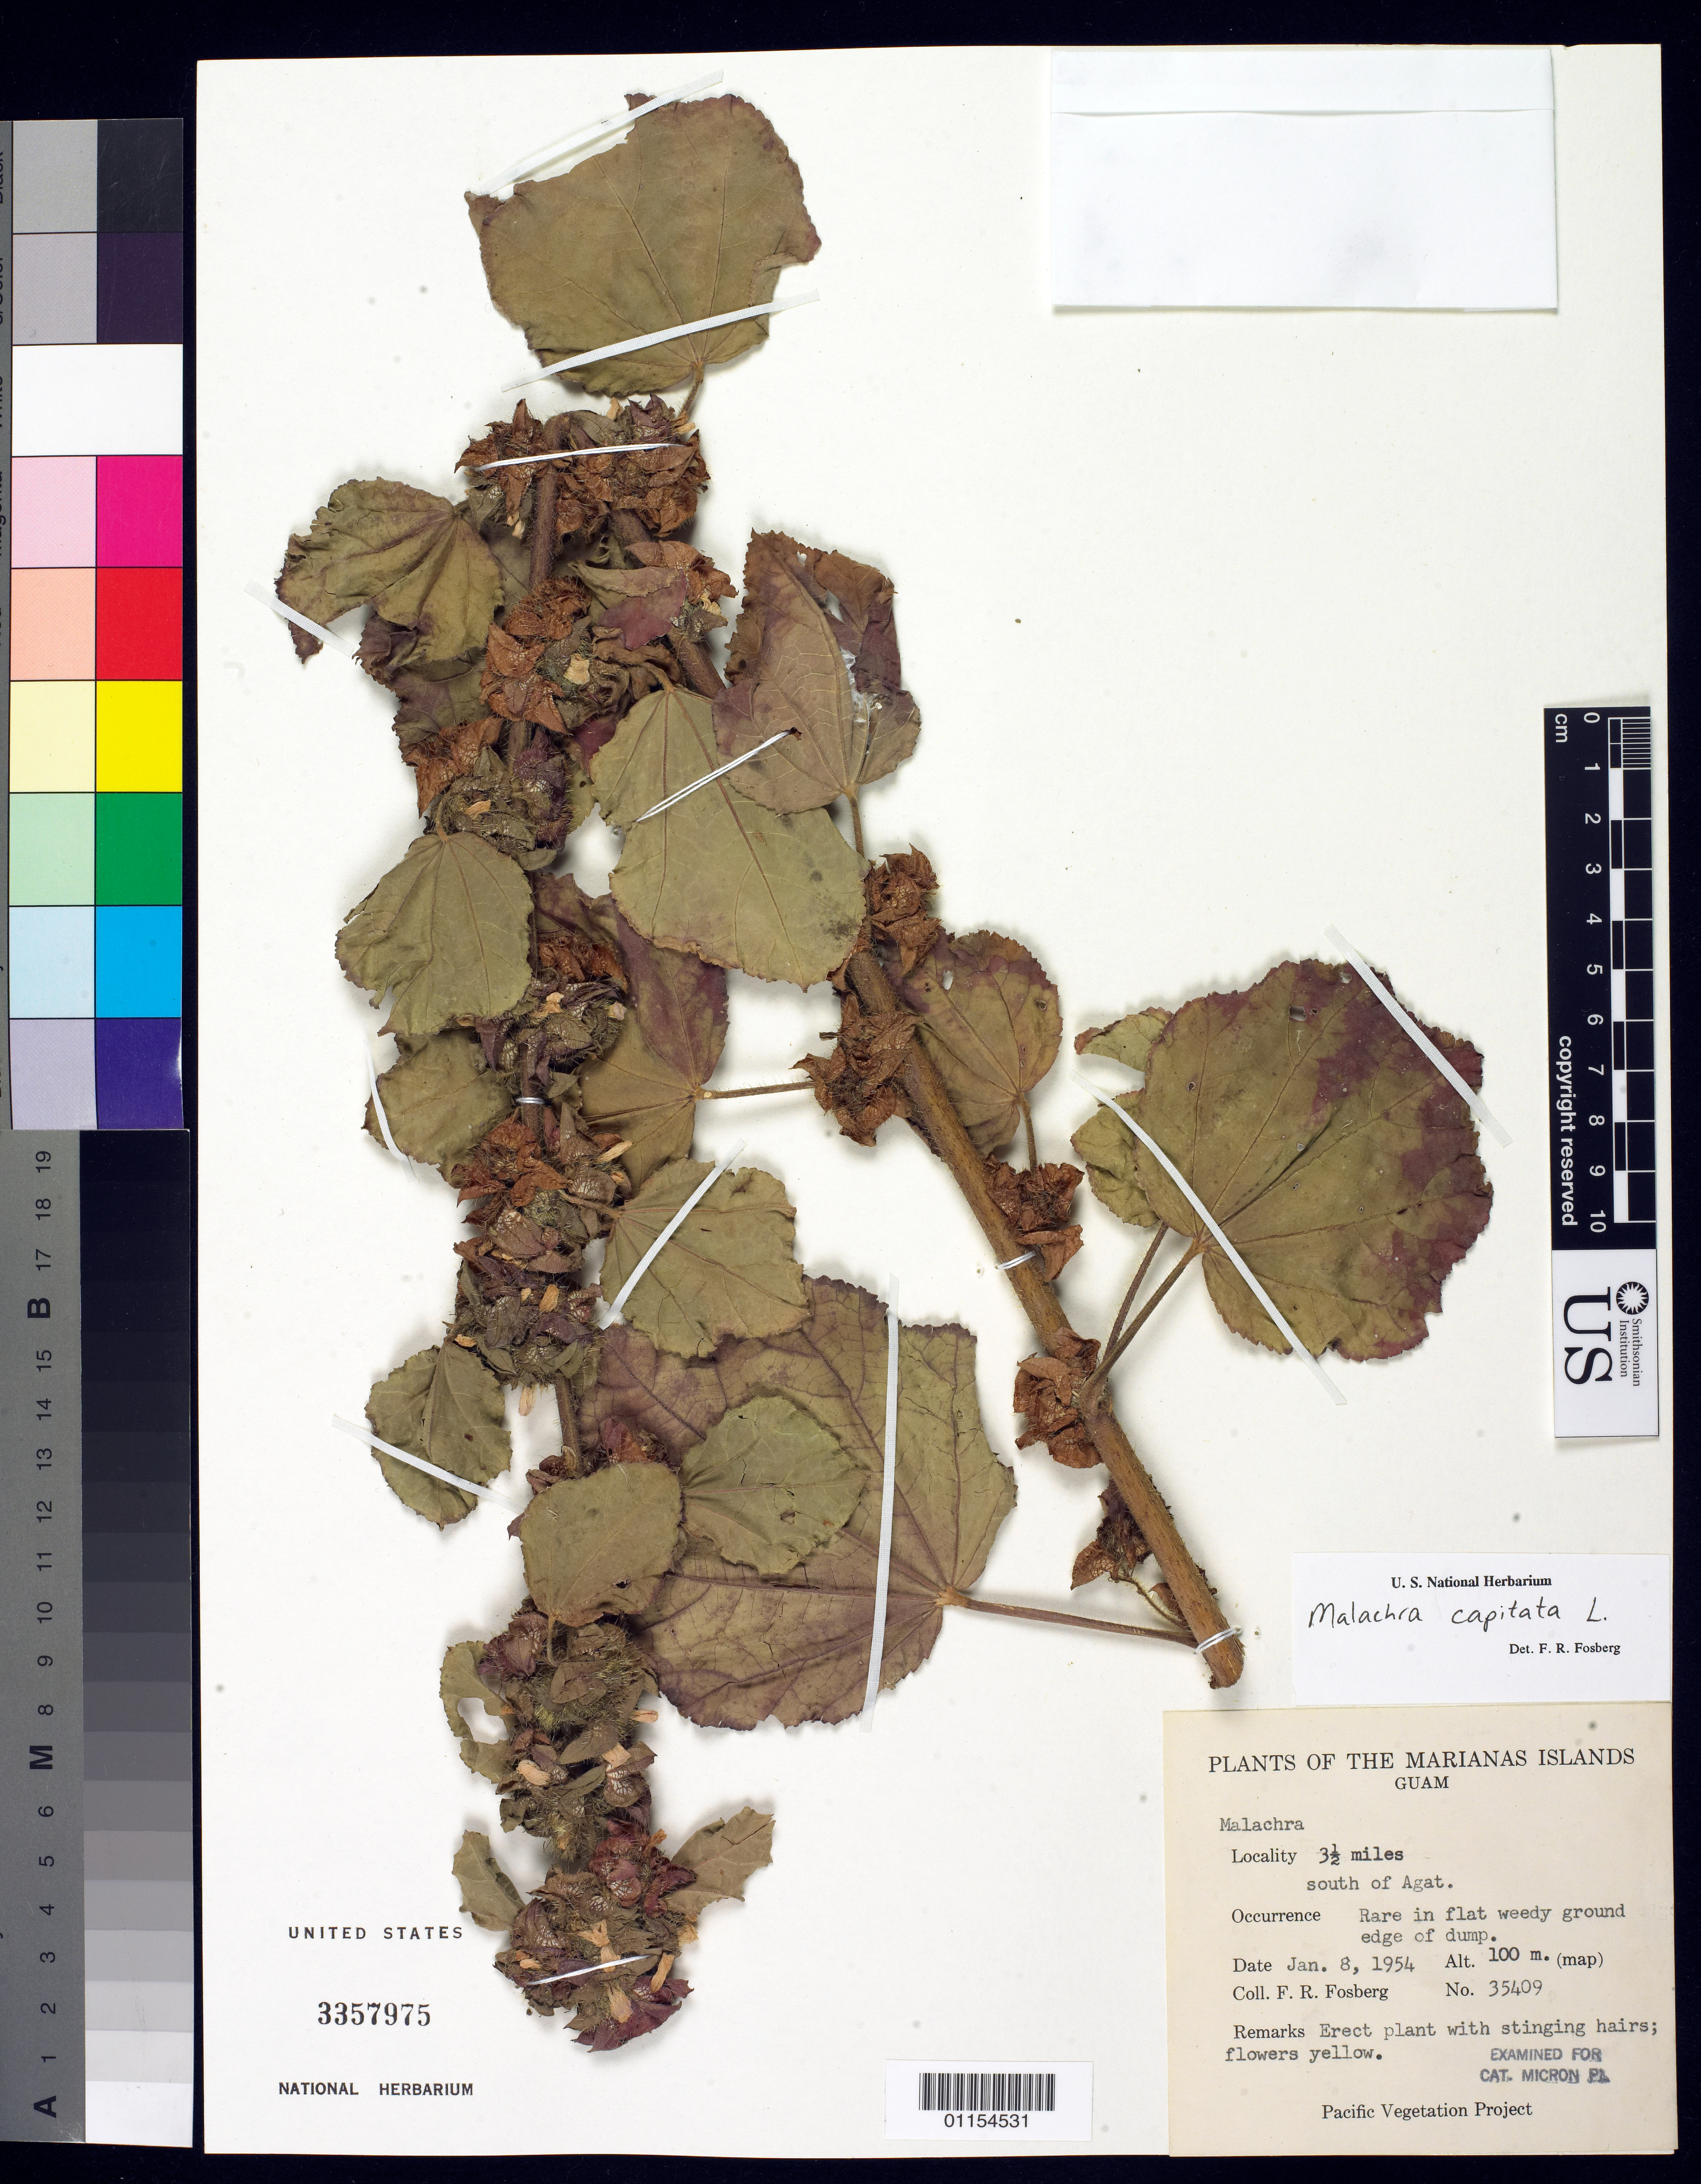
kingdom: Plantae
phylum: Tracheophyta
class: Magnoliopsida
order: Malvales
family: Malvaceae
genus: Malachra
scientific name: Malachra capitata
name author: (L.) L.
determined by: Fosberg, F. R.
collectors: F. R. Fosberg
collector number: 35409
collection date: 1954-01-08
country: Guam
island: Guam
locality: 3.5 miles south of Agat.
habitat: flat weedy ground edge of dump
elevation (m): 100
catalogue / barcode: US 3357975